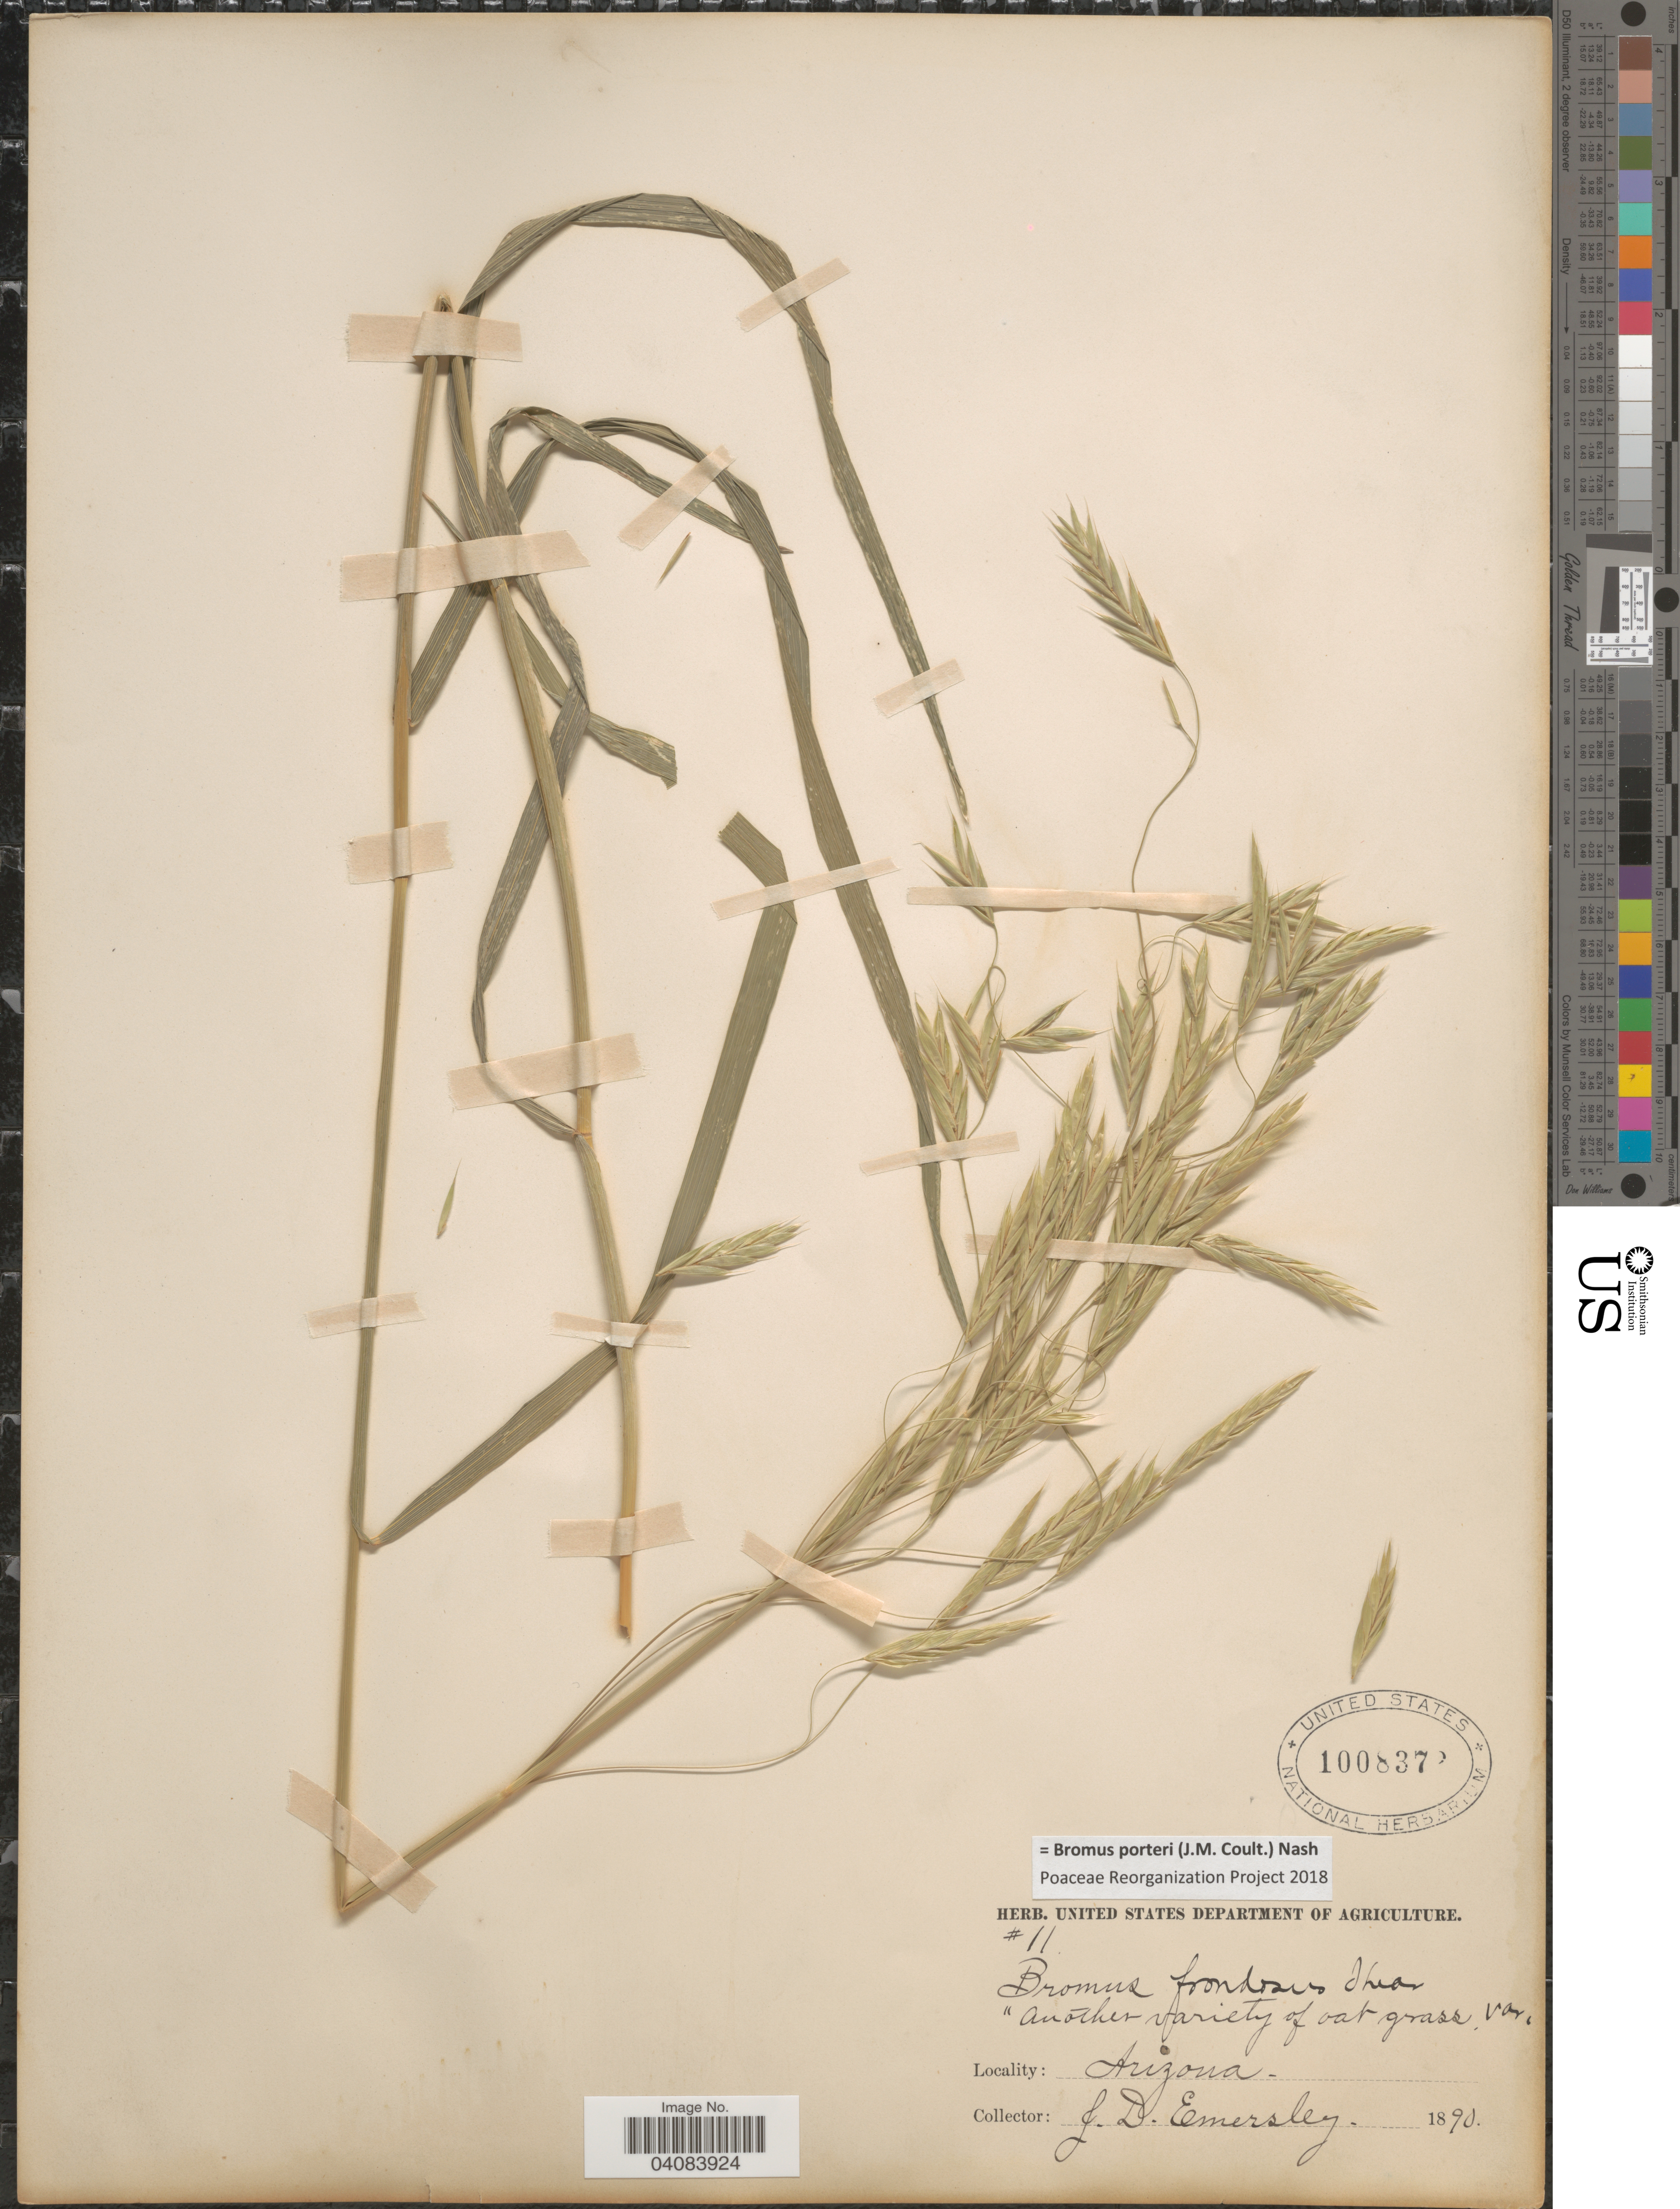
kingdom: Plantae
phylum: Tracheophyta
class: Liliopsida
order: Poales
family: Poaceae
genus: Bromus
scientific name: Bromus porteri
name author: (J.M. Coult.) Nash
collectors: J. Emersley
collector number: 11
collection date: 1890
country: United States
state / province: Arizona